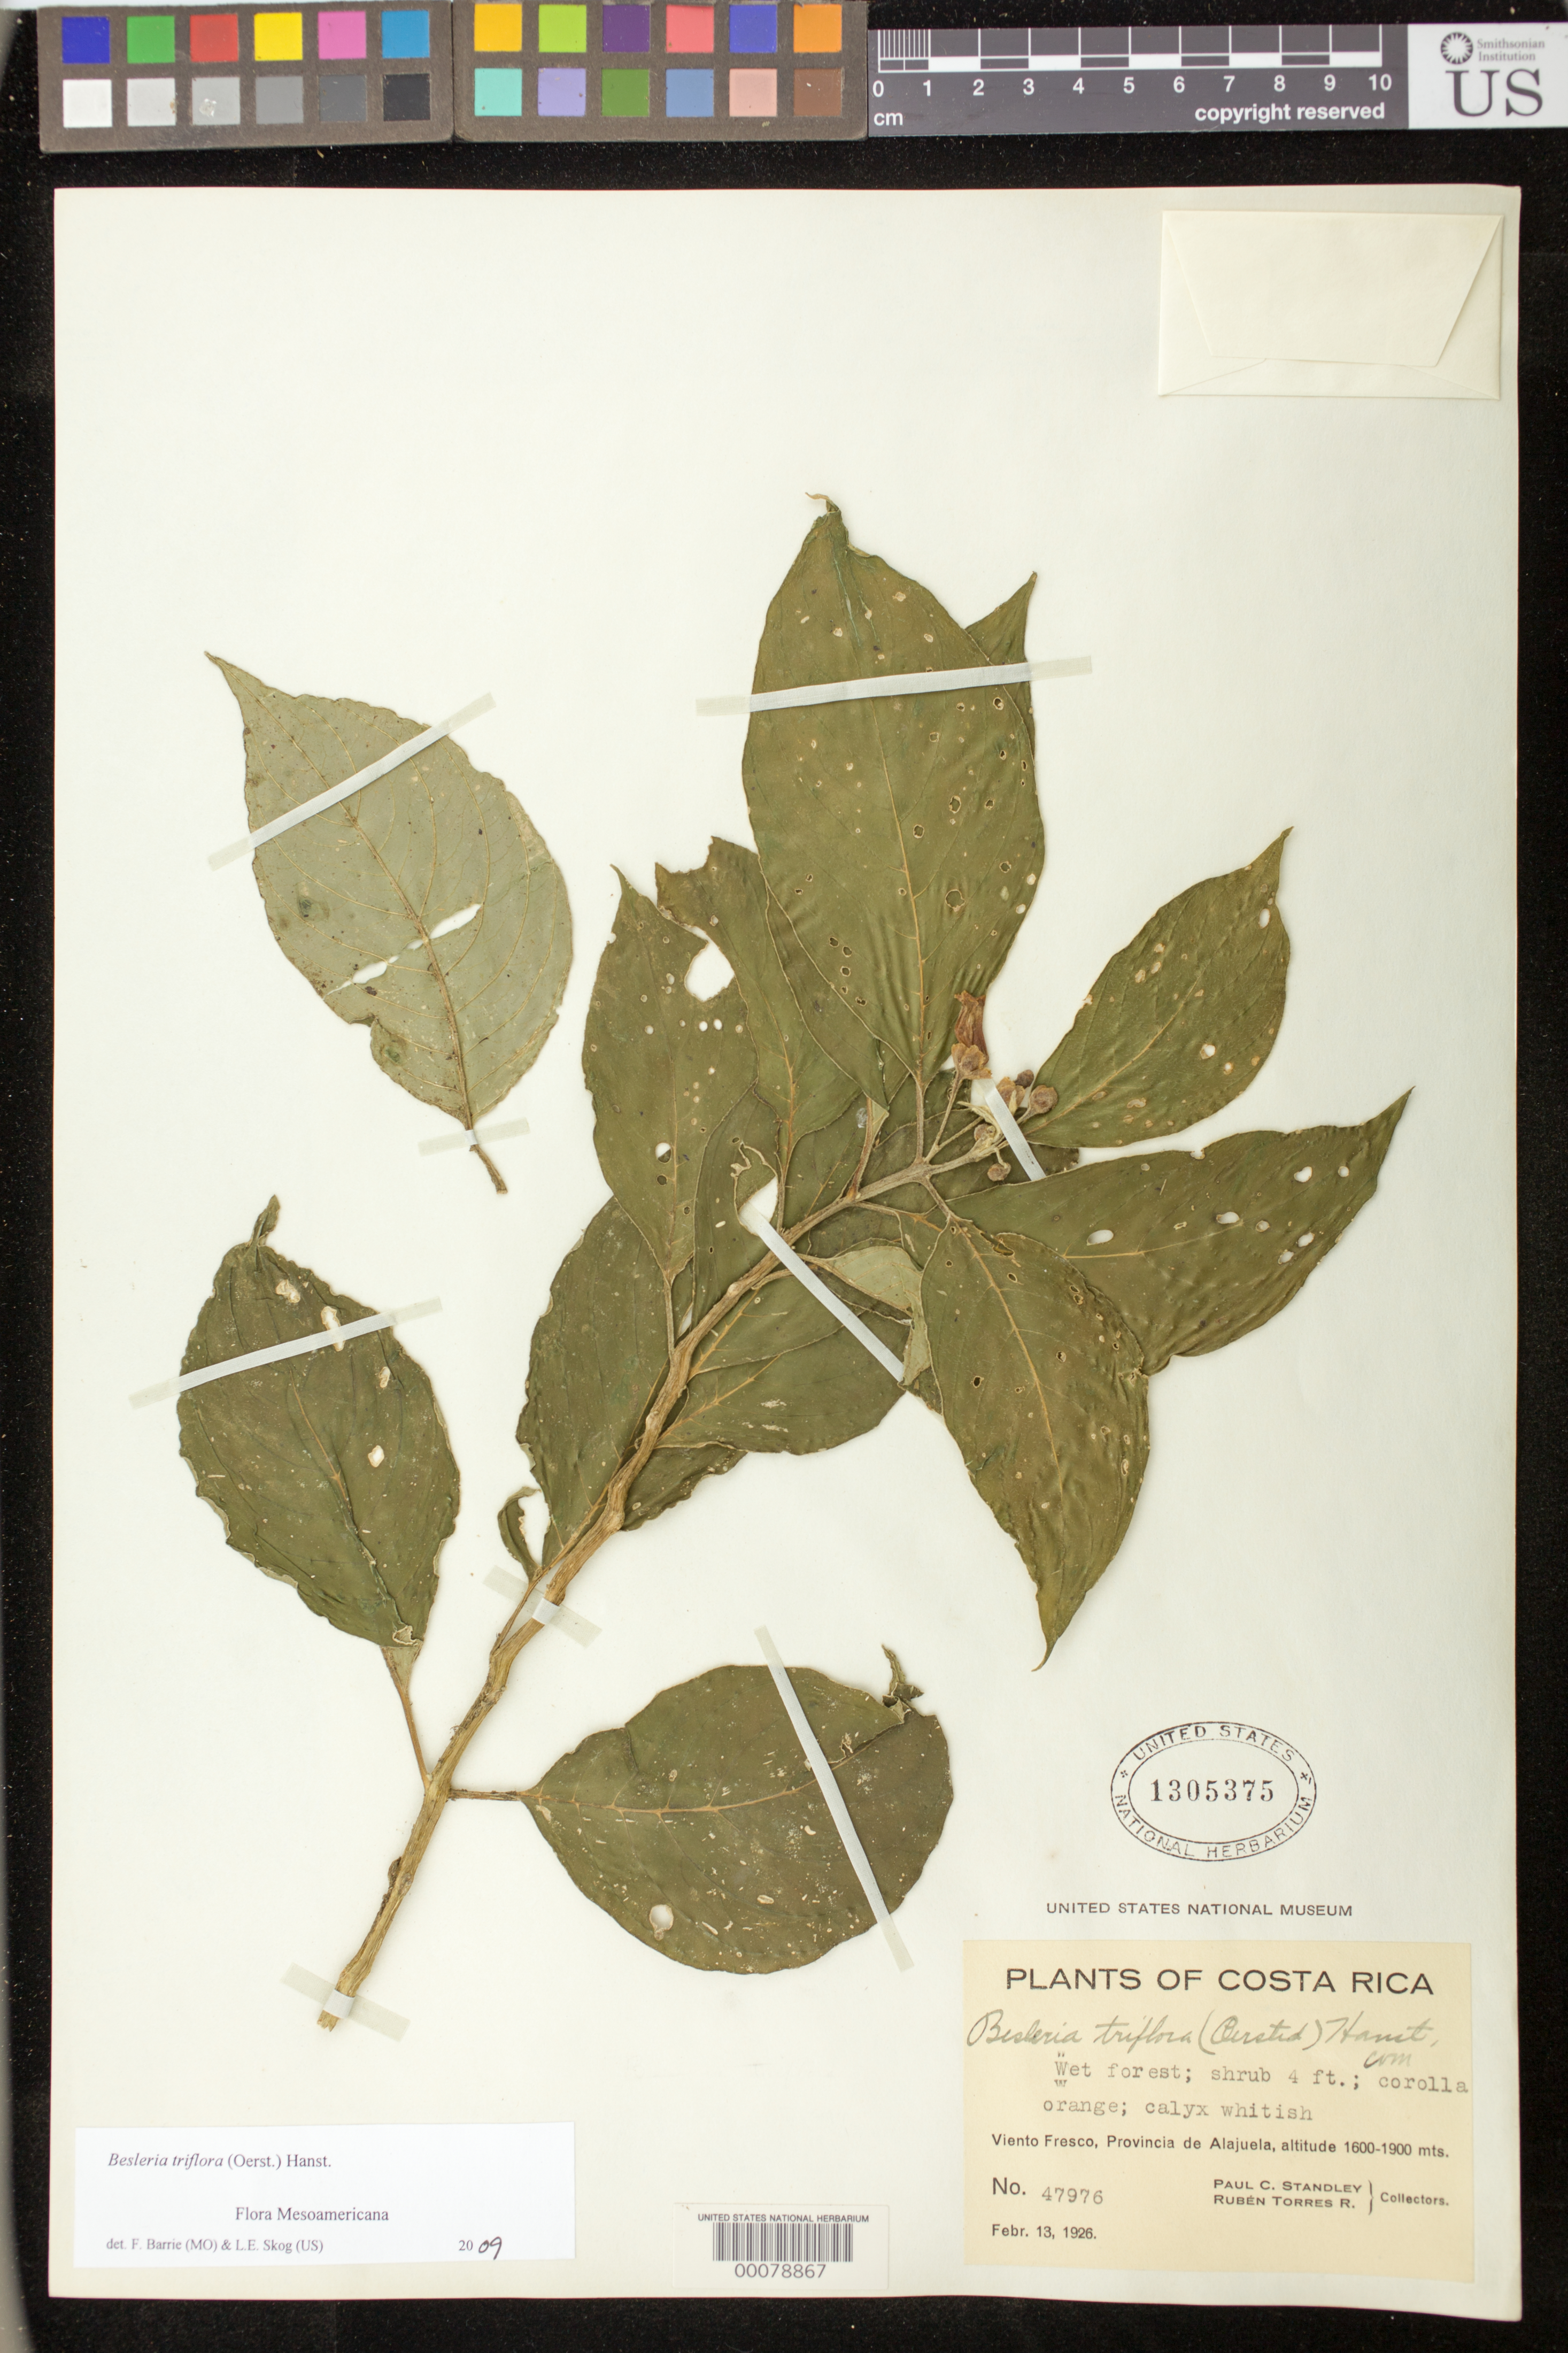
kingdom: Plantae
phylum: Tracheophyta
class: Magnoliopsida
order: Lamiales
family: Gesneriaceae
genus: Besleria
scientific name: Besleria triflora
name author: (Oerst.) Hanst.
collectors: P. C. Standley & R. Torres R.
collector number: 47976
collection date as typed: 13 Feb 1926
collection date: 1926-02-13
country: Costa Rica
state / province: Alajuela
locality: Viento Fresco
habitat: Wet forest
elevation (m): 1600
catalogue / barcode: US 1305375